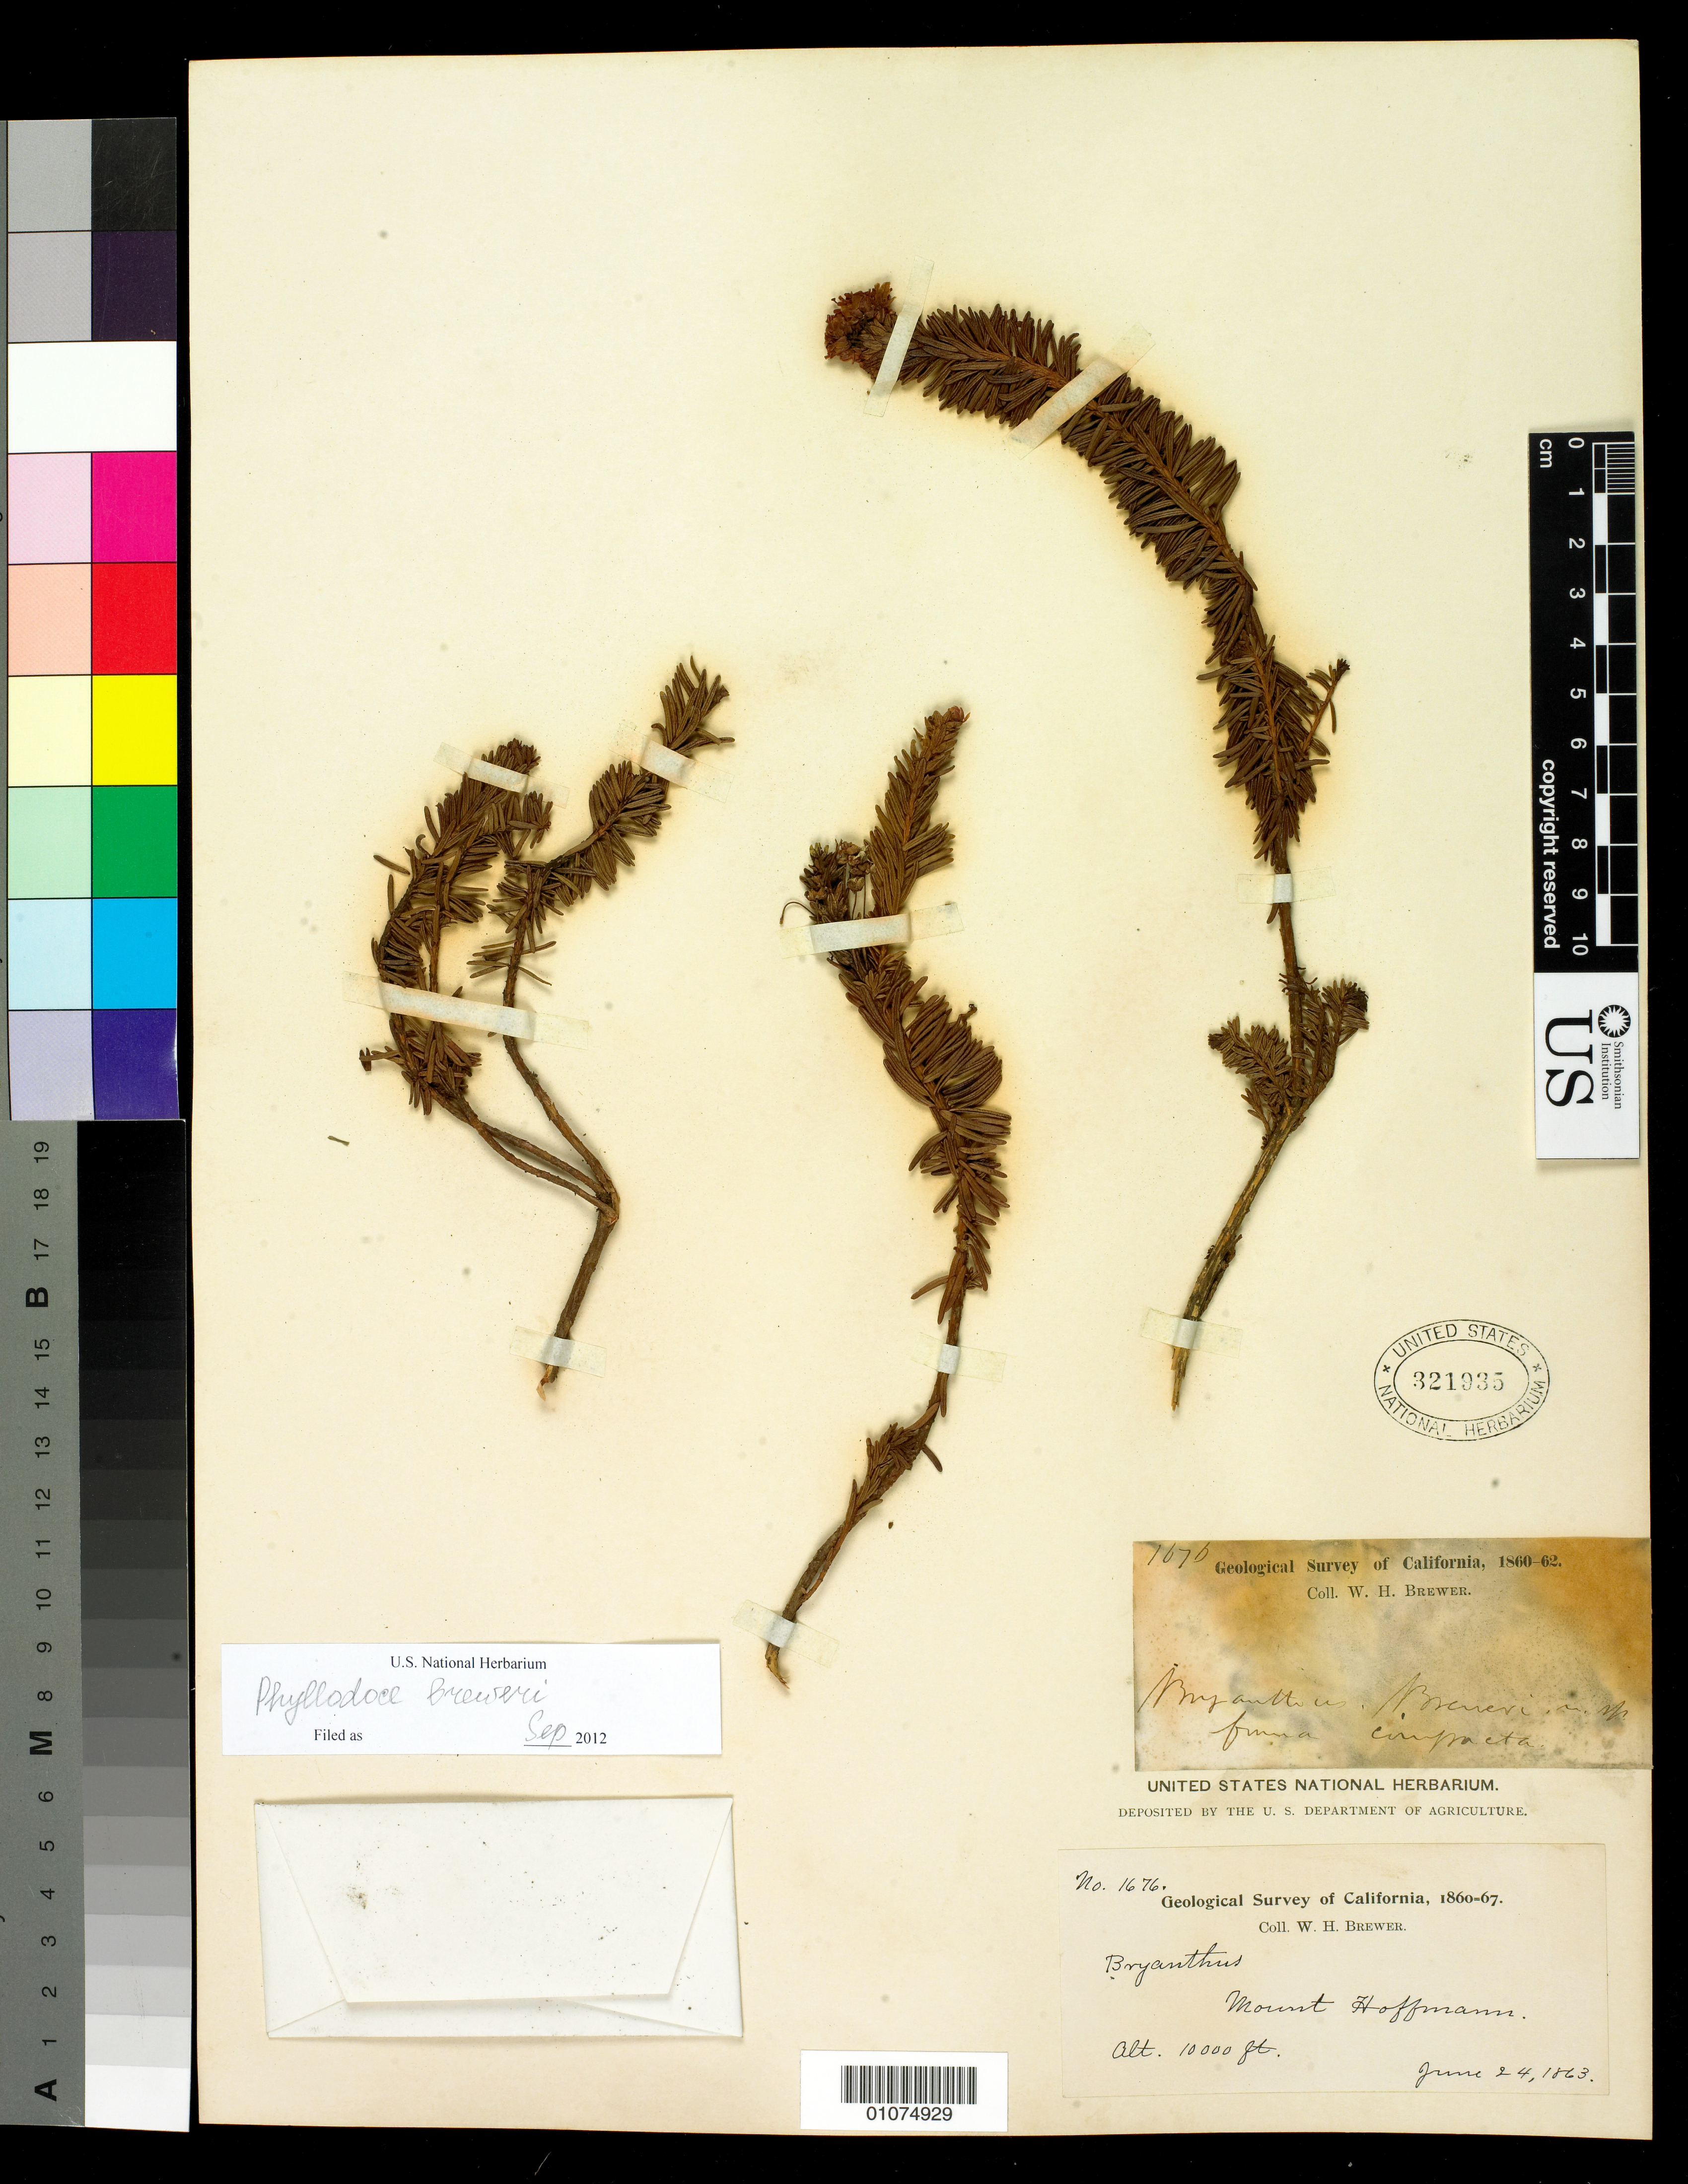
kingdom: Plantae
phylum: Tracheophyta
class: Magnoliopsida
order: Ericales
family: Ericaceae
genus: Phyllodoce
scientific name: Phyllodoce breweri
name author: (A. Gray) A. Heller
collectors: W. H. Brewer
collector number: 1676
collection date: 1863-06-24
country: United States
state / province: California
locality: Mount Hoffmann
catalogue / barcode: US 321935